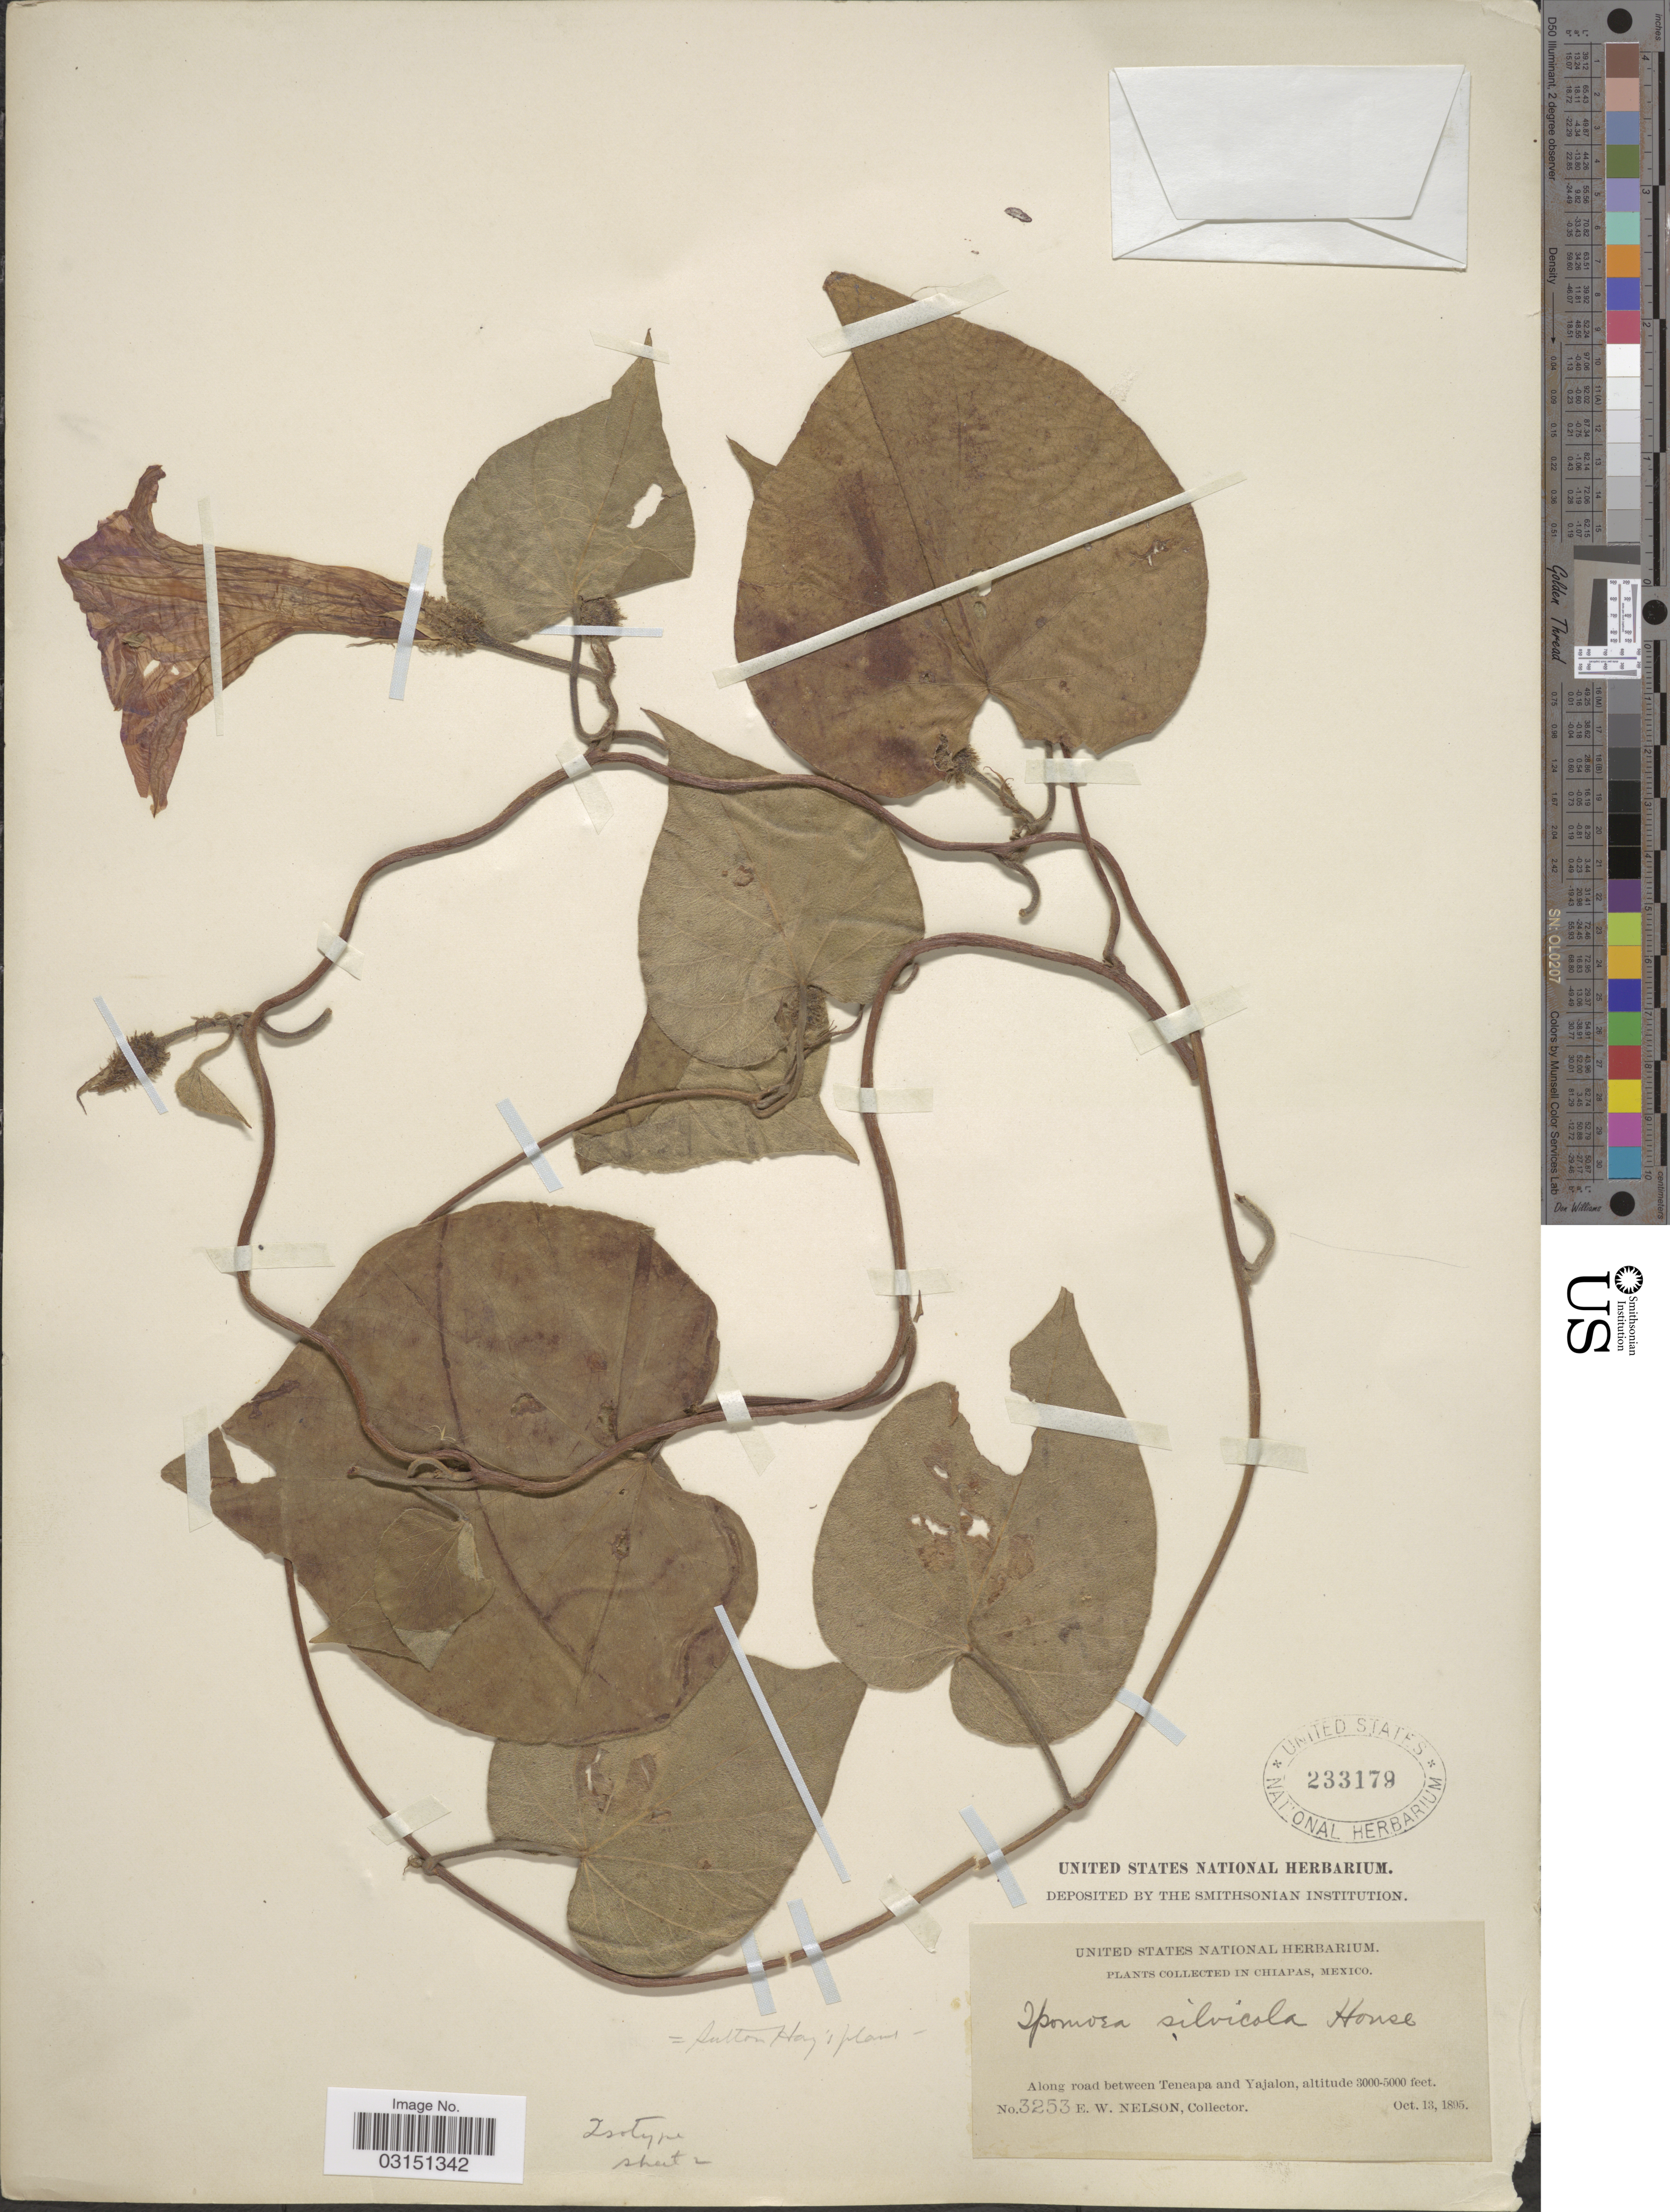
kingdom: Plantae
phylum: Tracheophyta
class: Magnoliopsida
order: Solanales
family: Convolvulaceae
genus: Ipomoea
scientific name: Ipomoea silvicola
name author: House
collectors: E. W. Nelson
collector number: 3253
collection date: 1895-10-13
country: Mexico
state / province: Chiapas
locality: Along road between Teneapa and Yajalon.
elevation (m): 914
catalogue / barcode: US 233179